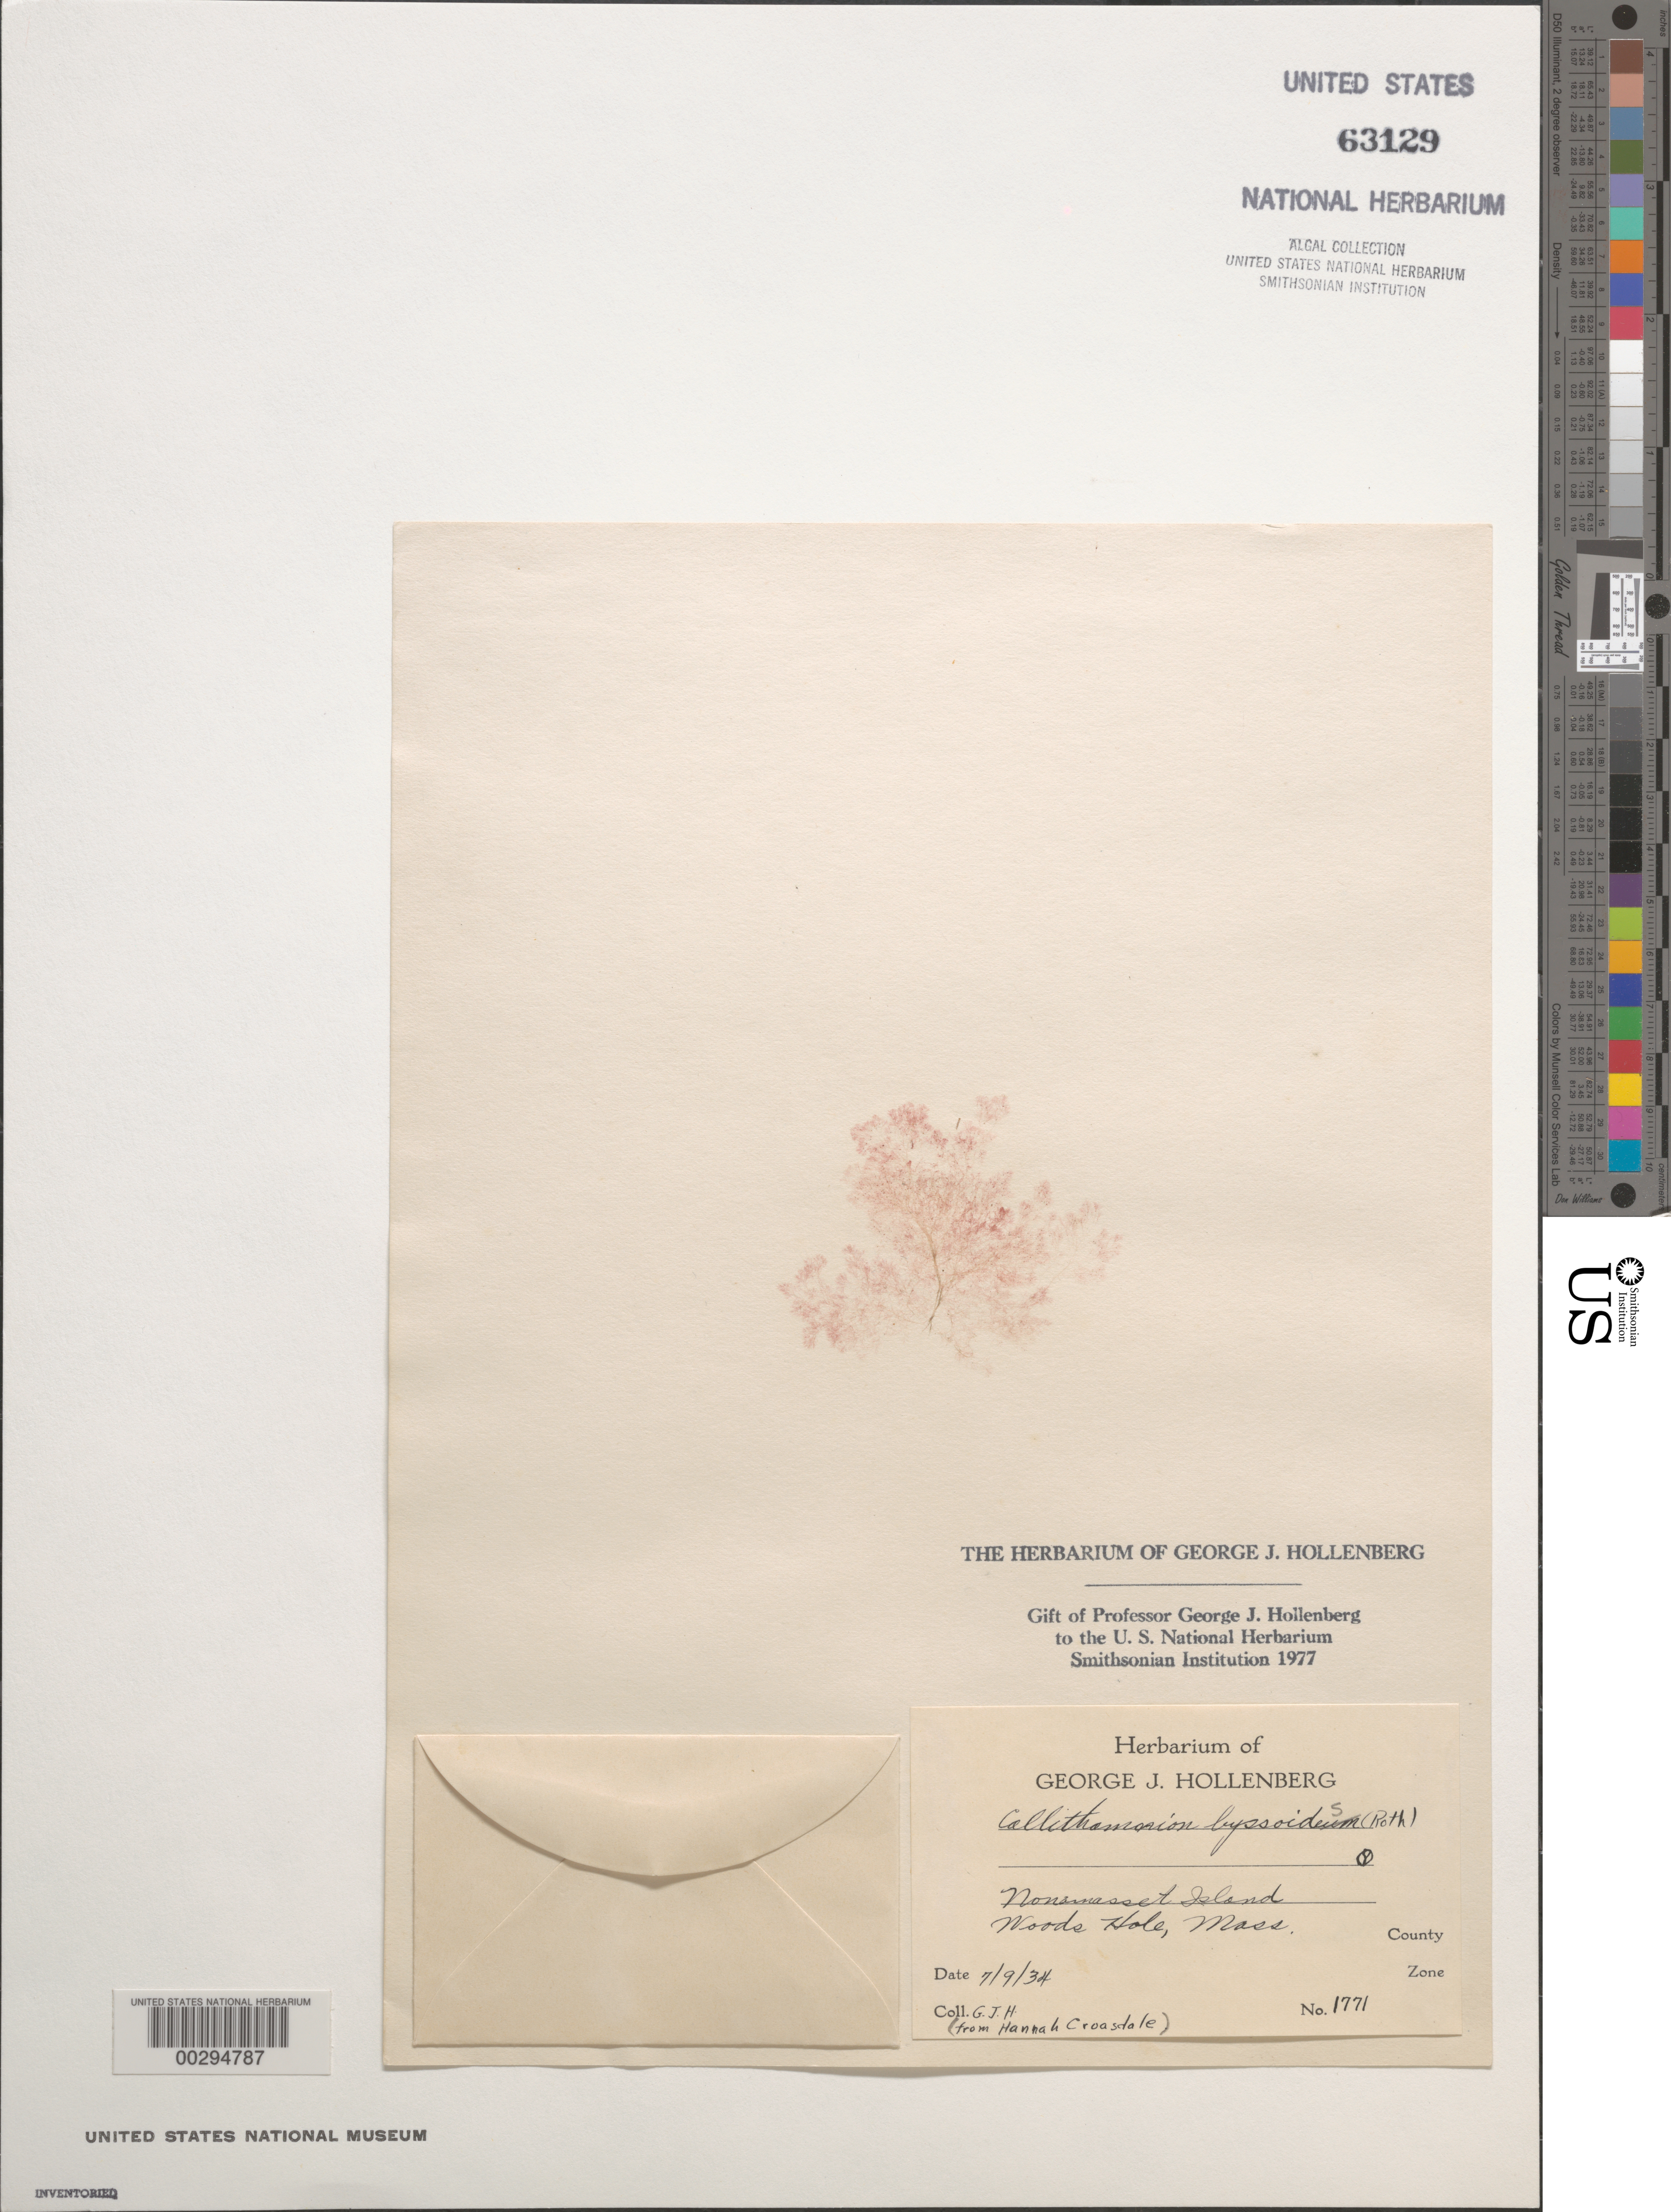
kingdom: Plantae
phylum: Rhodophyta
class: Florideophyceae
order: Ceramiales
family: Callithamniaceae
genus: Aglaothamnion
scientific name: Aglaothamnion tenuissimum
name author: (Bonnem.) Feldm.-Maz.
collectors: G. Hollenberg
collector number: GJH 1771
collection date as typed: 09 Jul 1934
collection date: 1934-07-09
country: United States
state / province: Massachusetts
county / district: Dukes County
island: Nonamesset Island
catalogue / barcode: US 63129